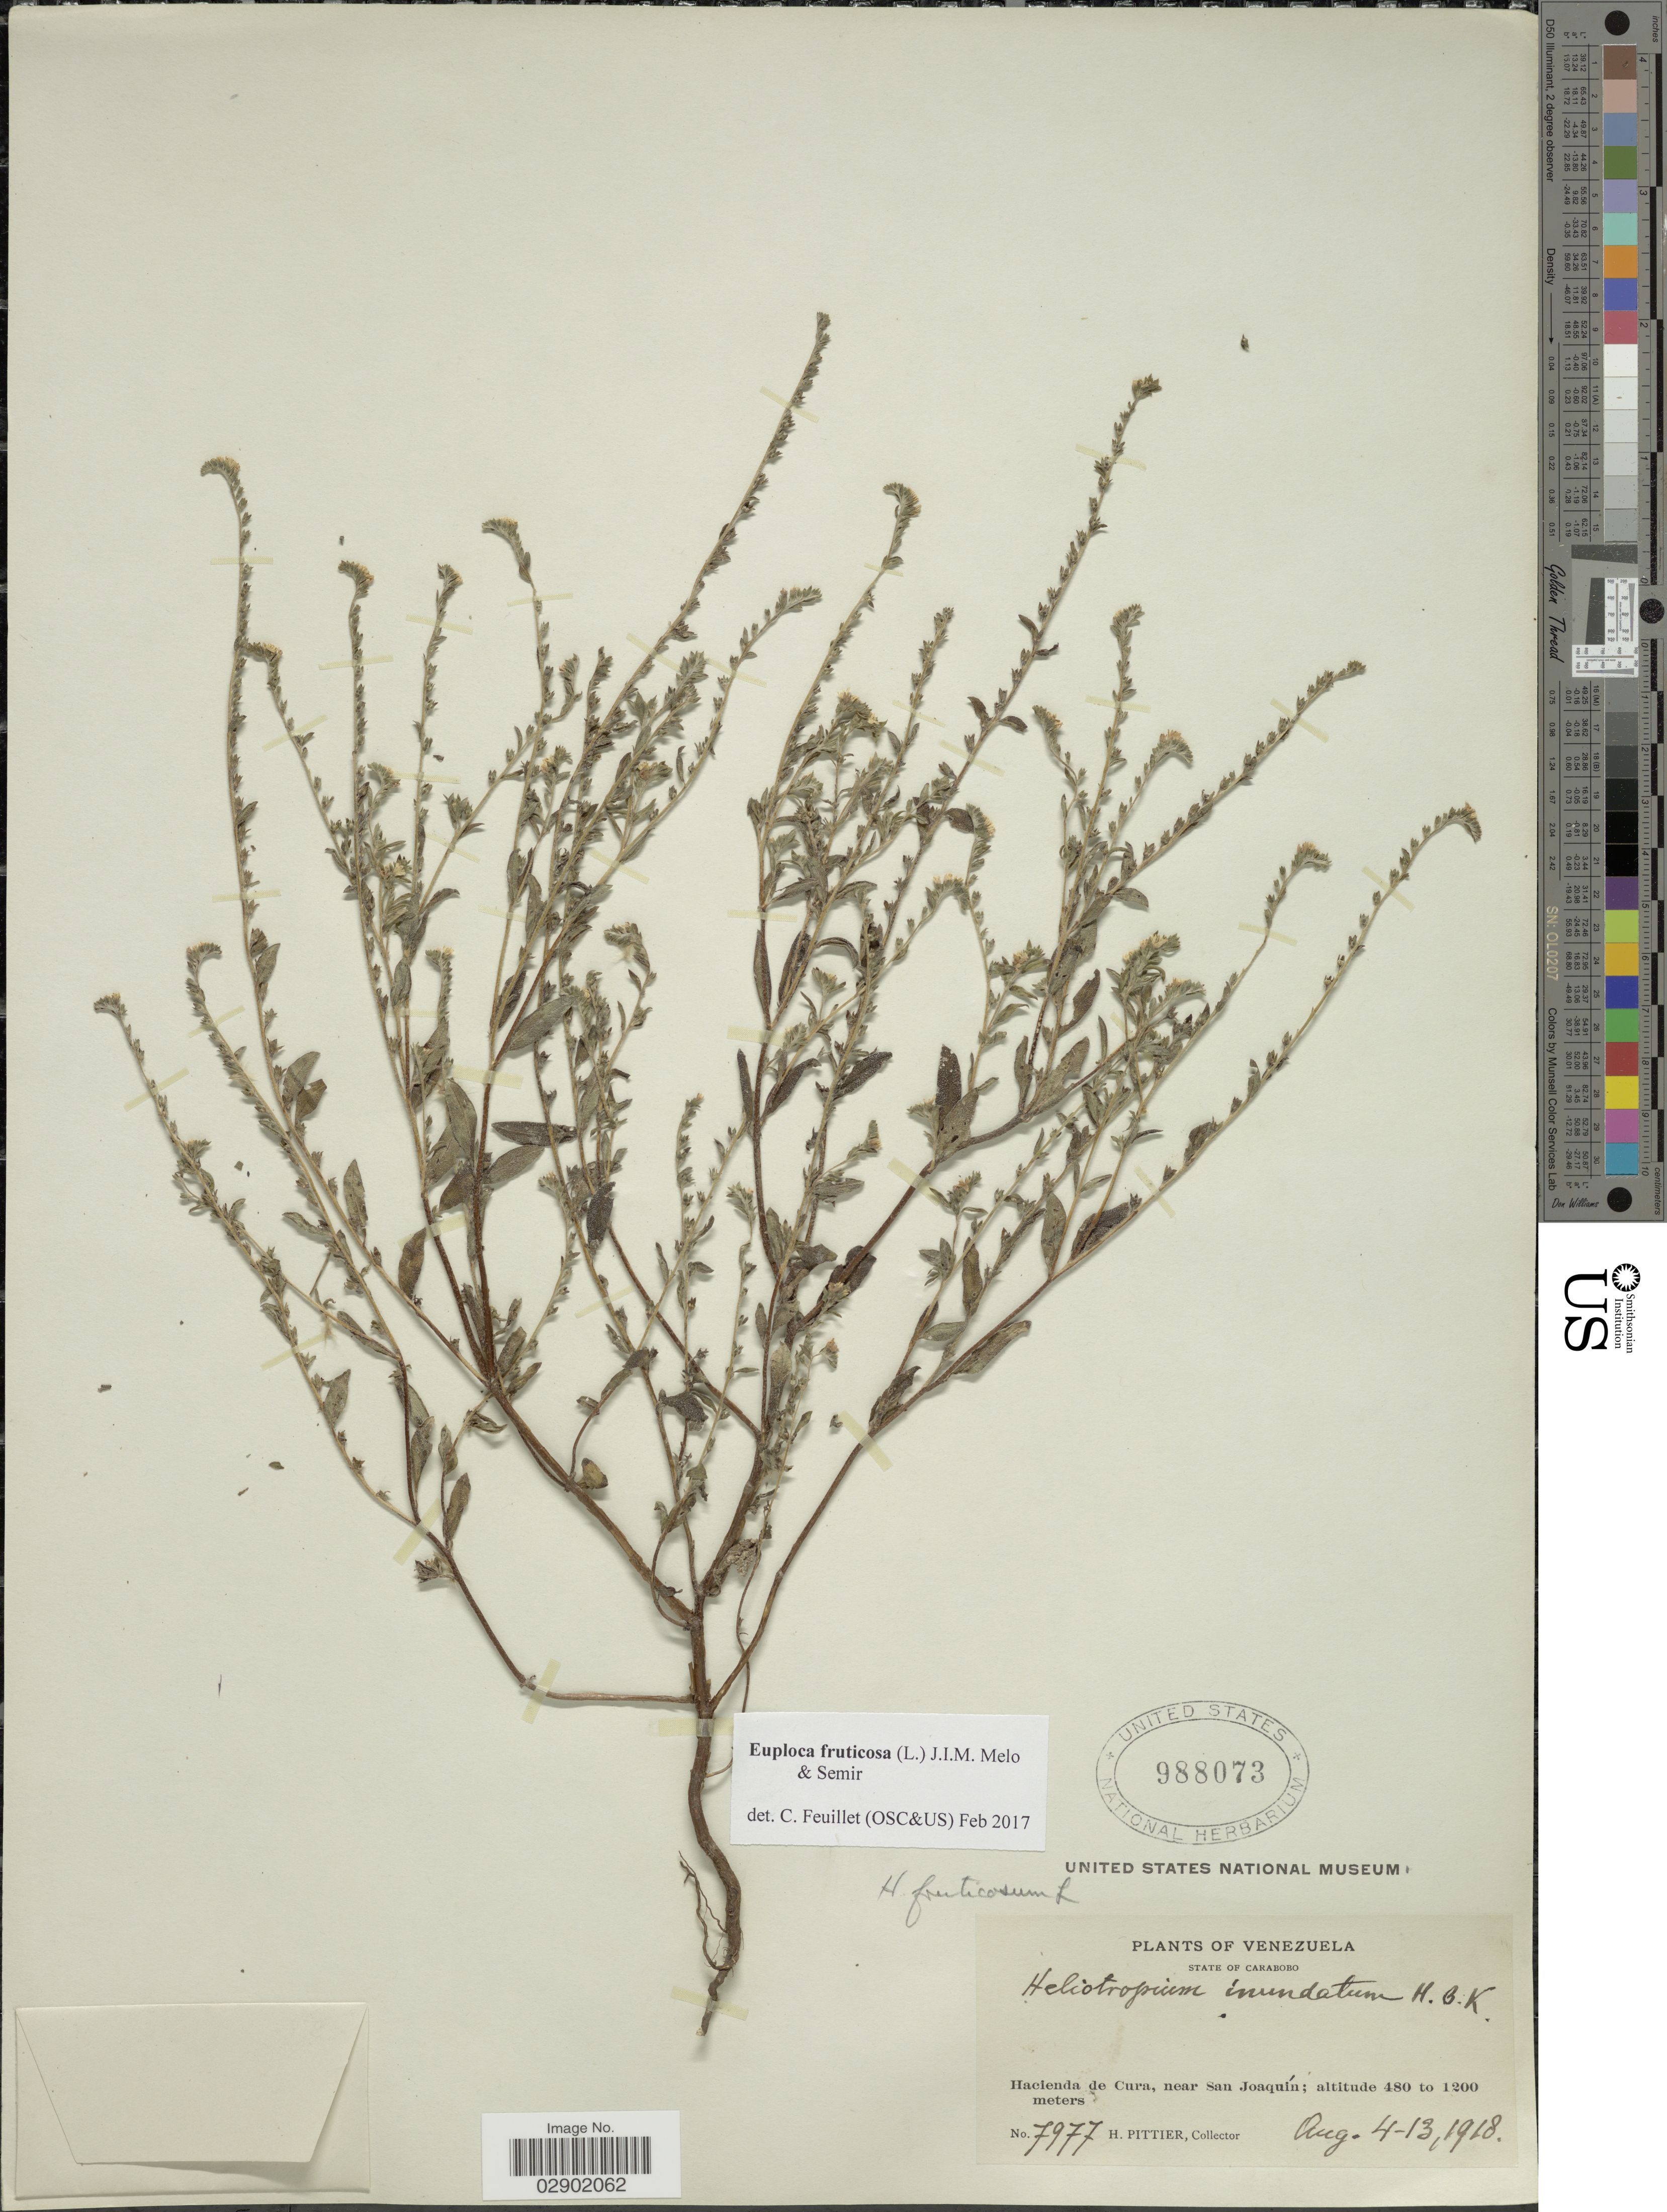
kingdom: Plantae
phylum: Tracheophyta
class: Magnoliopsida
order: Boraginales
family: Heliotropiaceae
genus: Euploca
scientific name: Euploca fruticosa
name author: (L.) J.I.M. Melo & Semir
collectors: H. F. Pittier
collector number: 7977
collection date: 1918-08-04/1918-08-13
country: Venezuela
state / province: Carabobo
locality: Hacienda de Cura, near San Joaquín.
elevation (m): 480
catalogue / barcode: US 988073